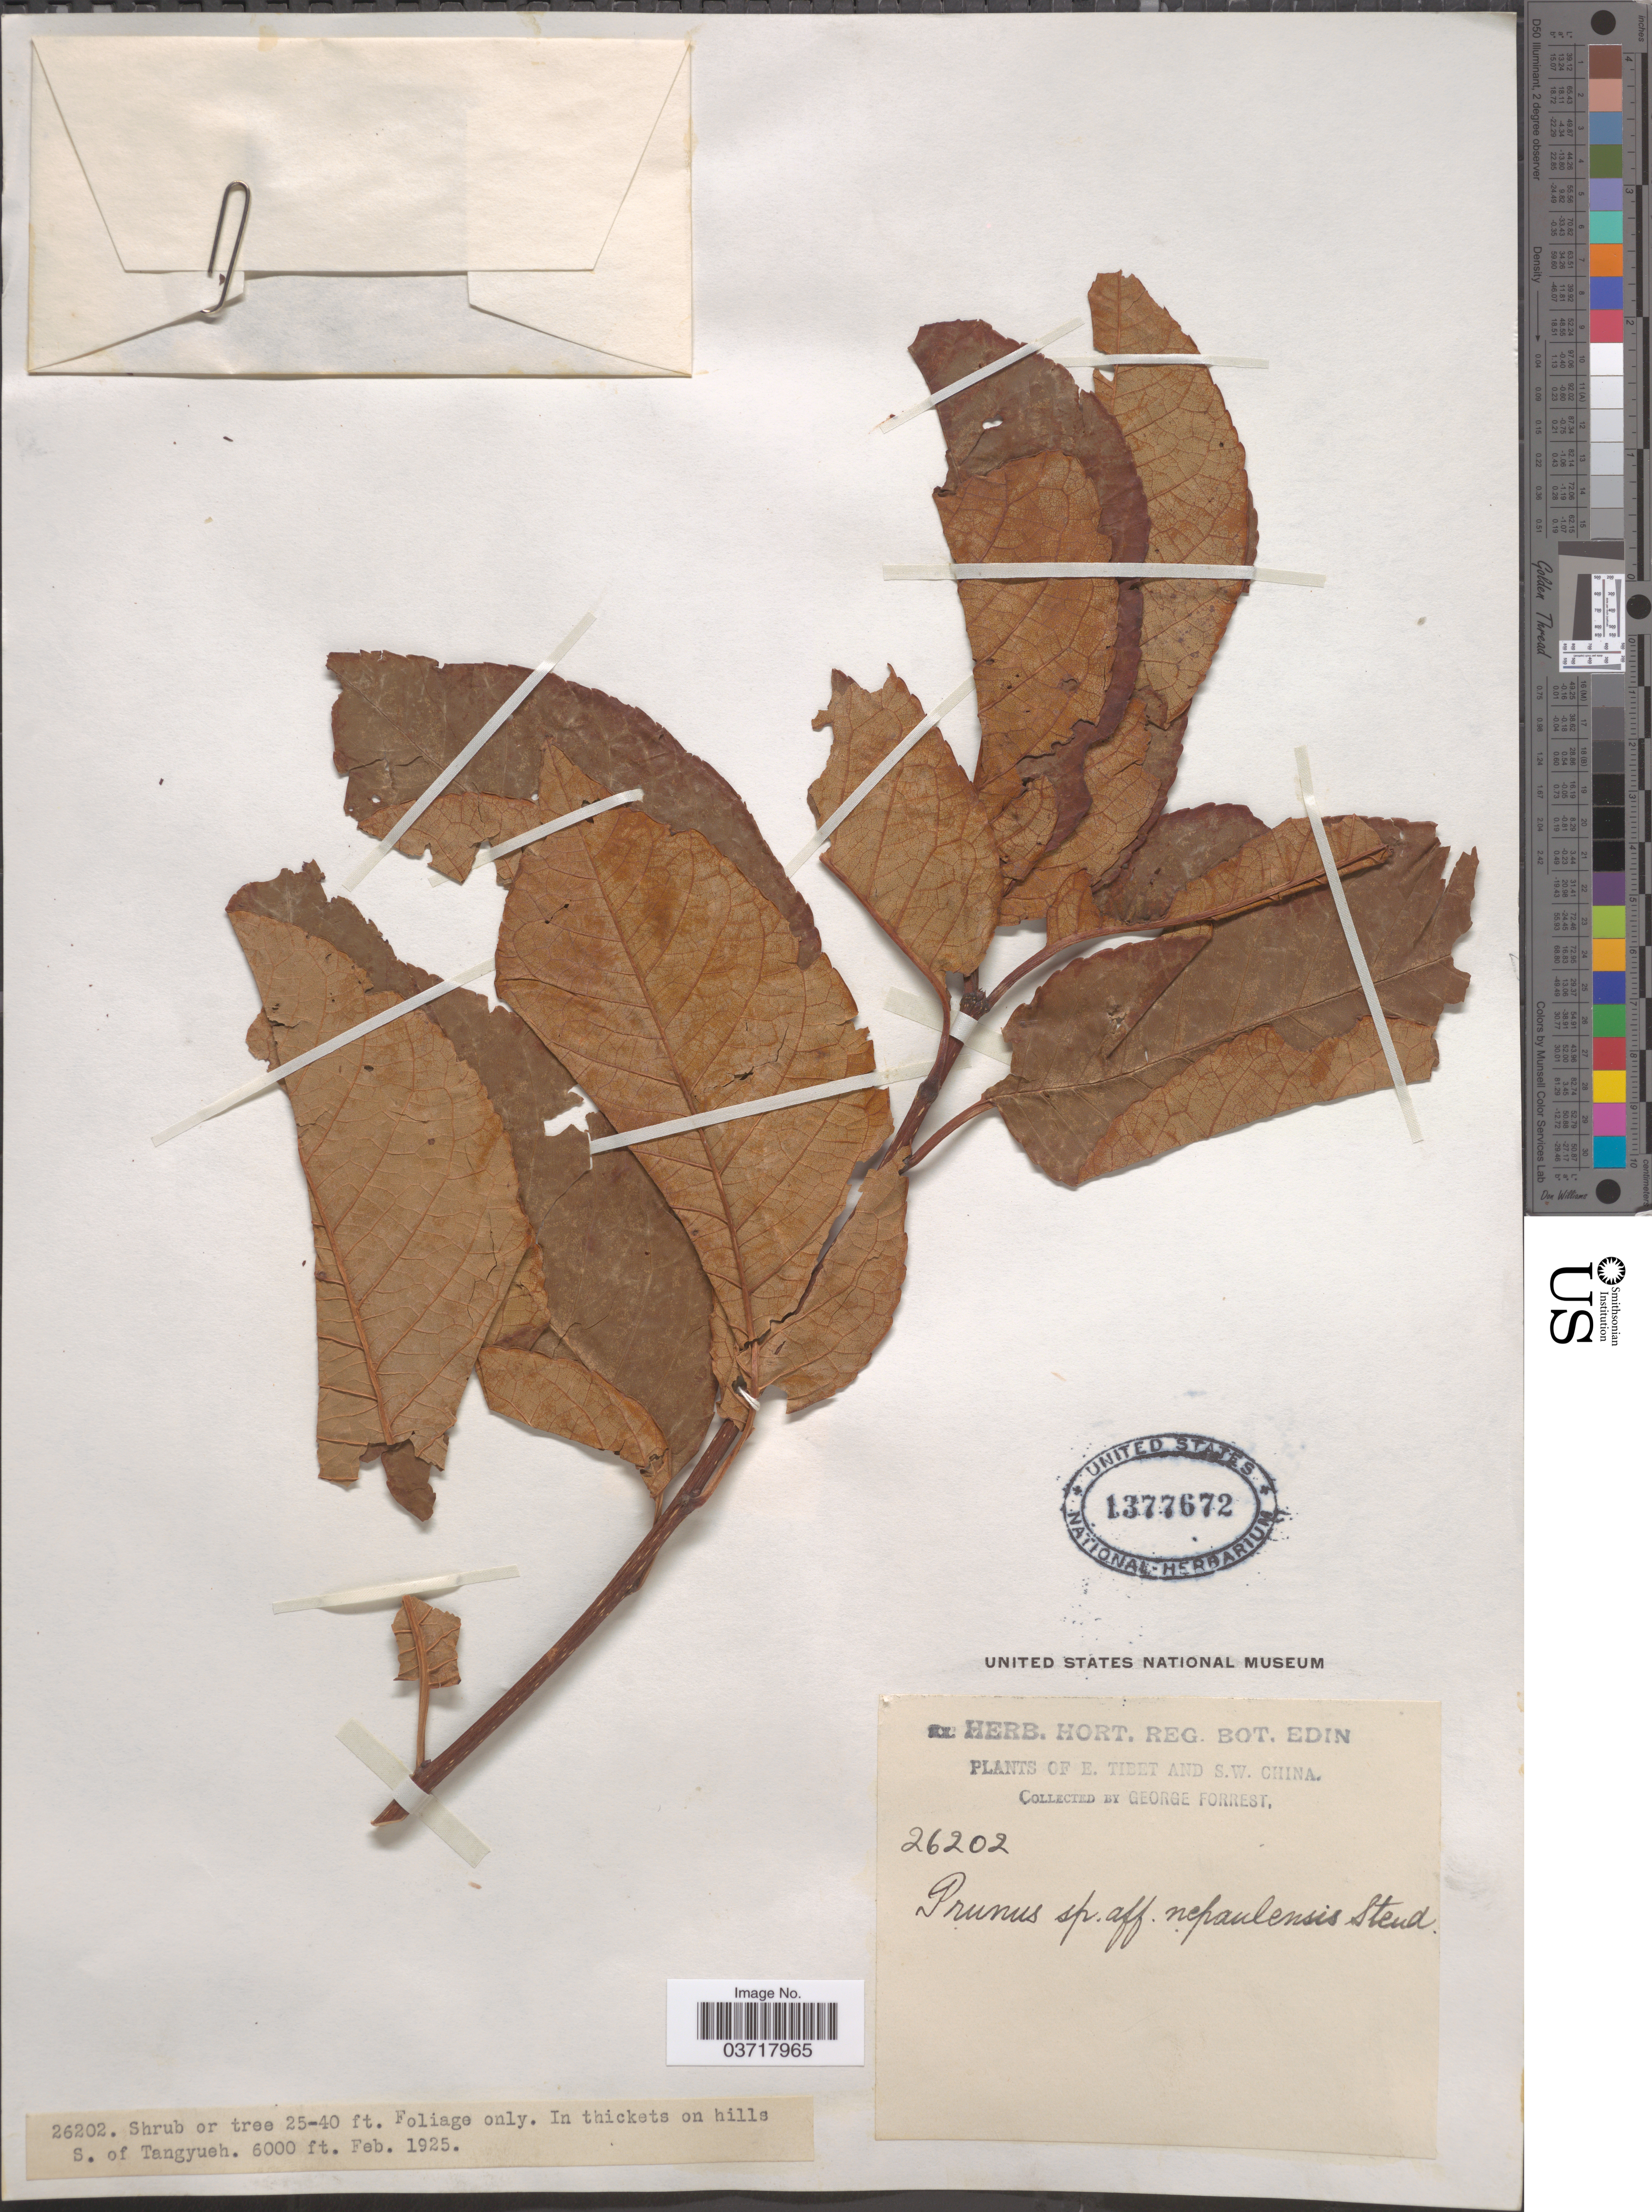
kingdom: Plantae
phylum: Tracheophyta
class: Magnoliopsida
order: Rosales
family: Rosaceae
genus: Prunus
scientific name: Prunus nepalensis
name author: K. Koch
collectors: G. Forrest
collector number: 26202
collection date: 1925-02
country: China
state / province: Xizang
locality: In thickets on hills S. of Tangyueh. E. Tibet and S. W. China.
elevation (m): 1829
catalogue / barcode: US 1377672